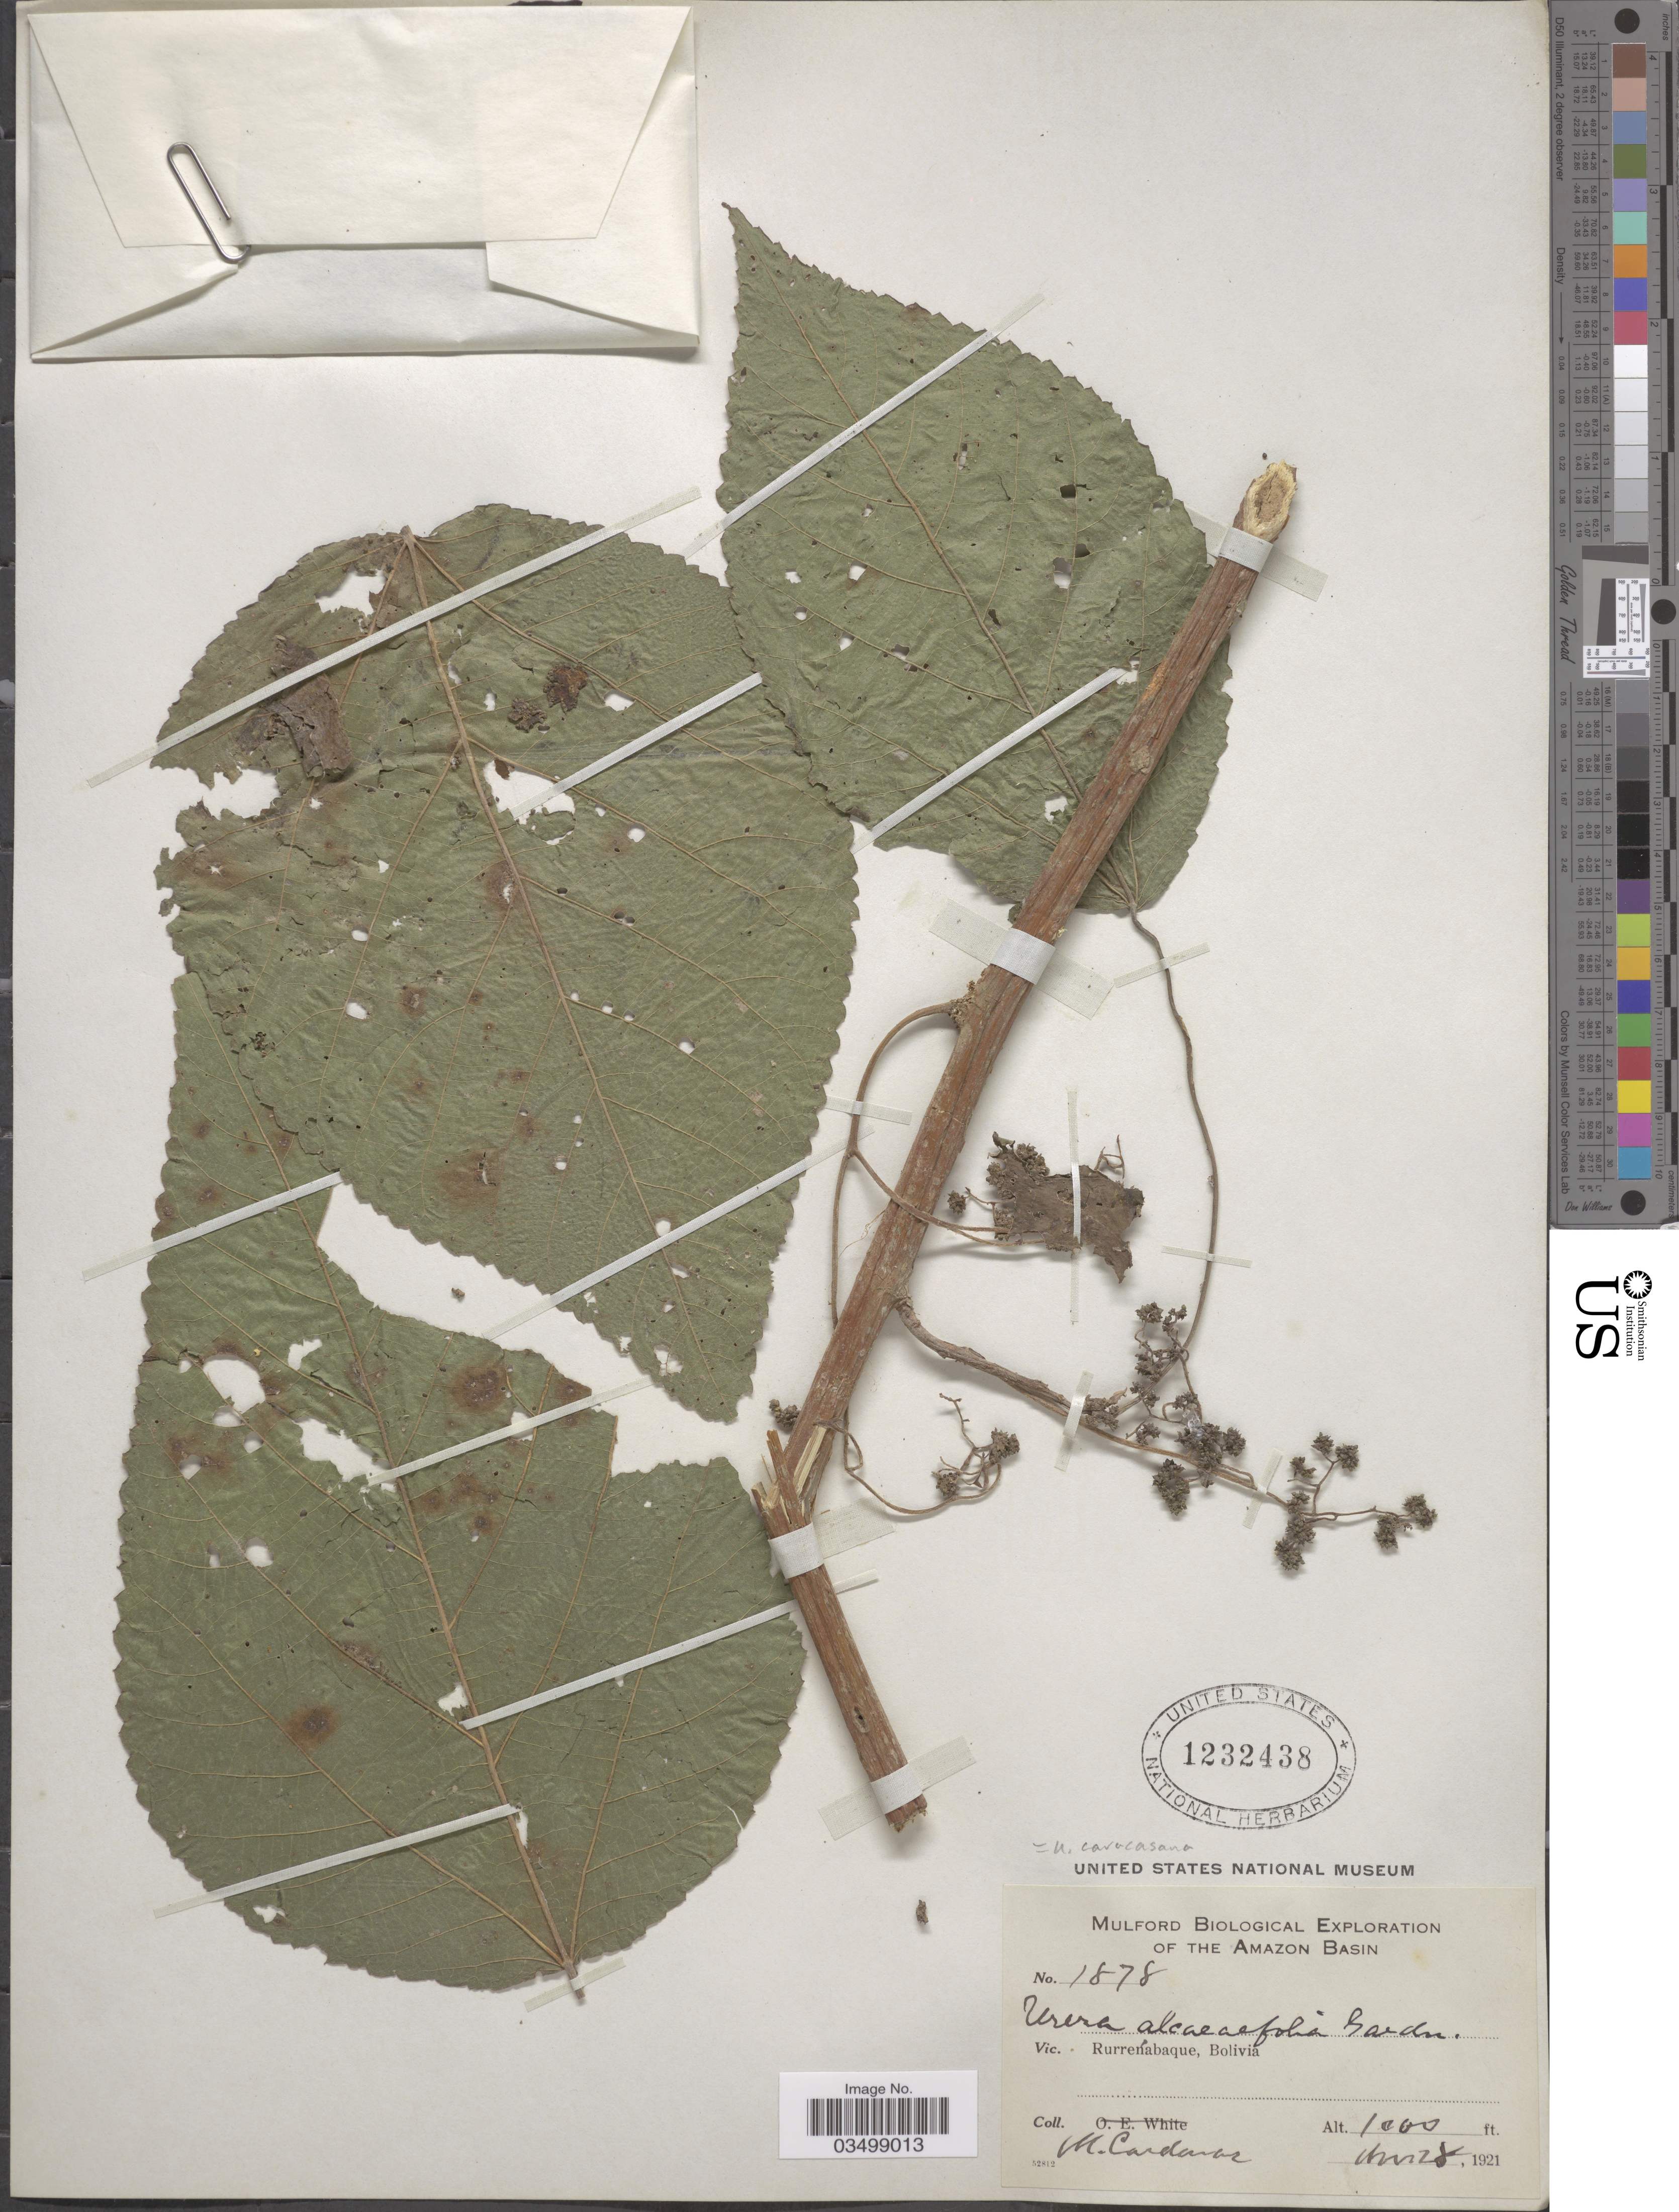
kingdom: Plantae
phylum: Tracheophyta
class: Magnoliopsida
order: Rosales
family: Urticaceae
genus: Urera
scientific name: Urera caracasana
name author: (Jacq.) Gaudich. ex Griseb.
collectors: M. Cárdenas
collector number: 1878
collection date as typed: Nov. 28, 1921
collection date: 1921-11-28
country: Bolivia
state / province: Beni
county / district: José Ballivián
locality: Rurrenabaque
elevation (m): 305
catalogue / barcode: US 1232438